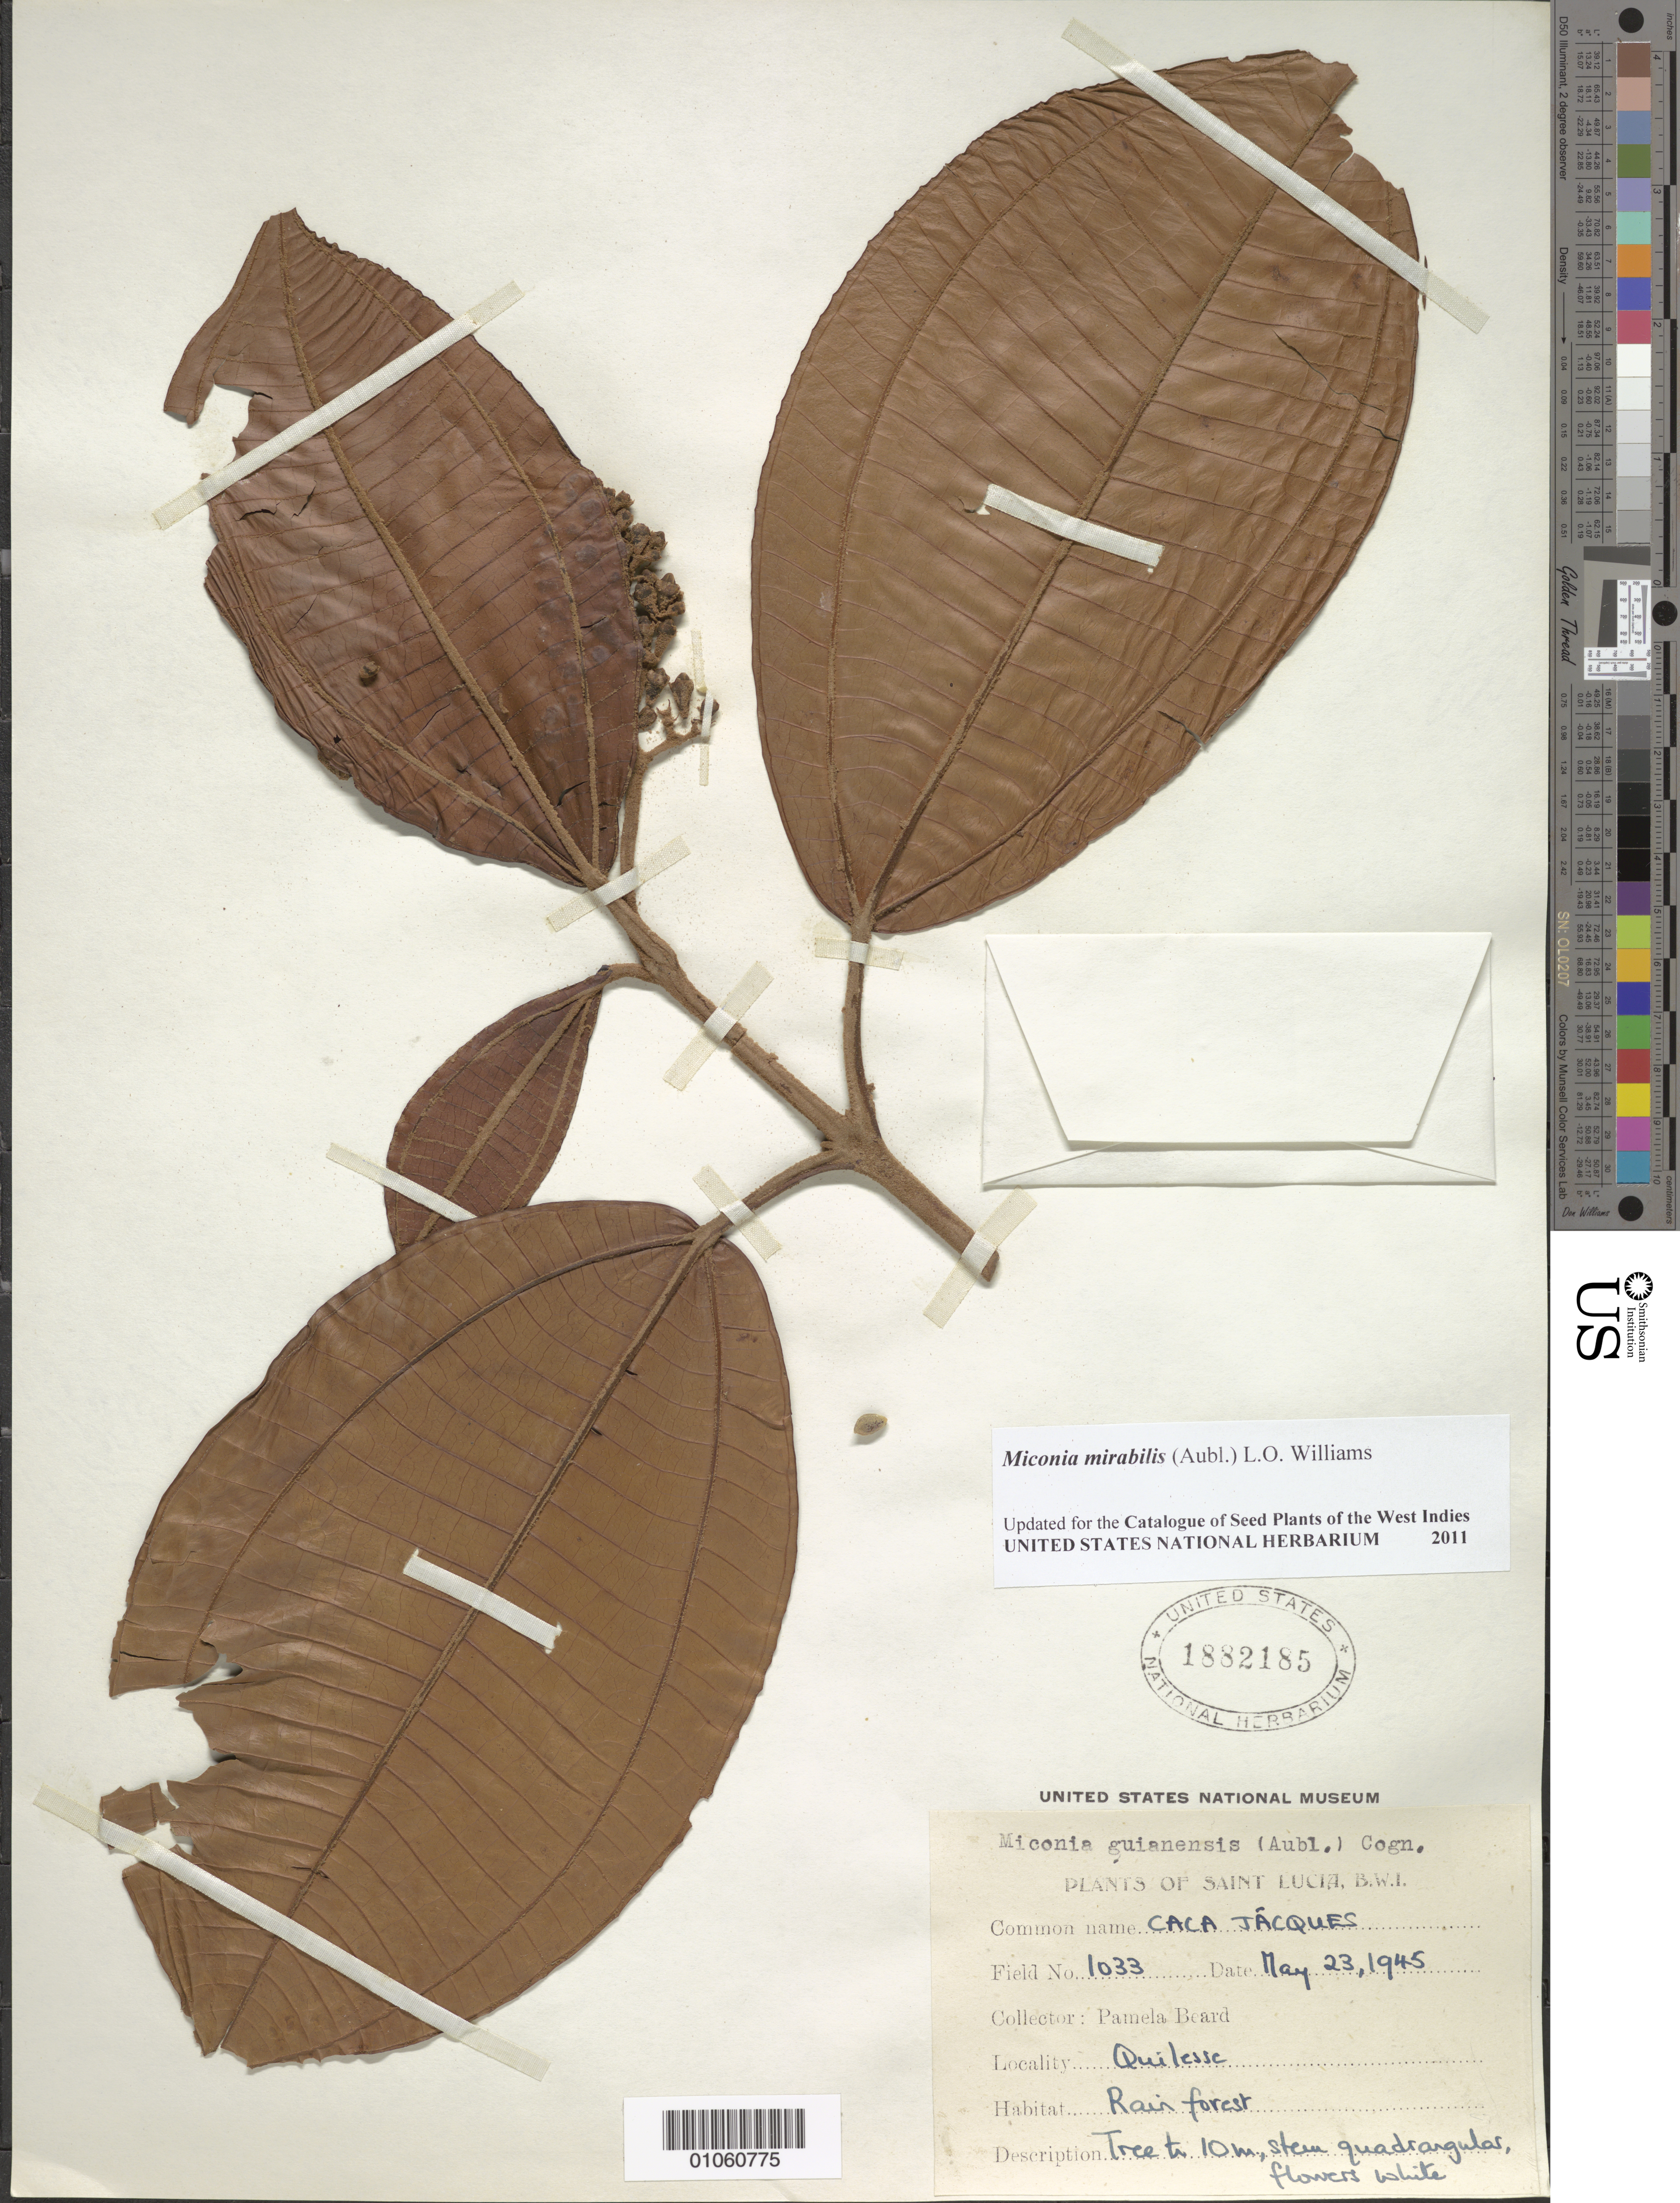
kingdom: Plantae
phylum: Tracheophyta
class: Magnoliopsida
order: Myrtales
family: Melastomataceae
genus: Miconia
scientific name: Miconia mirabilis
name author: (Aubl.) L.O. Williams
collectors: P. Beard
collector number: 1033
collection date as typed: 23 May 1945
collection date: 1945-05-23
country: St. Lucia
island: St. Lucia I.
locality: Quilesse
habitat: Rainforest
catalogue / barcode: US 1882185